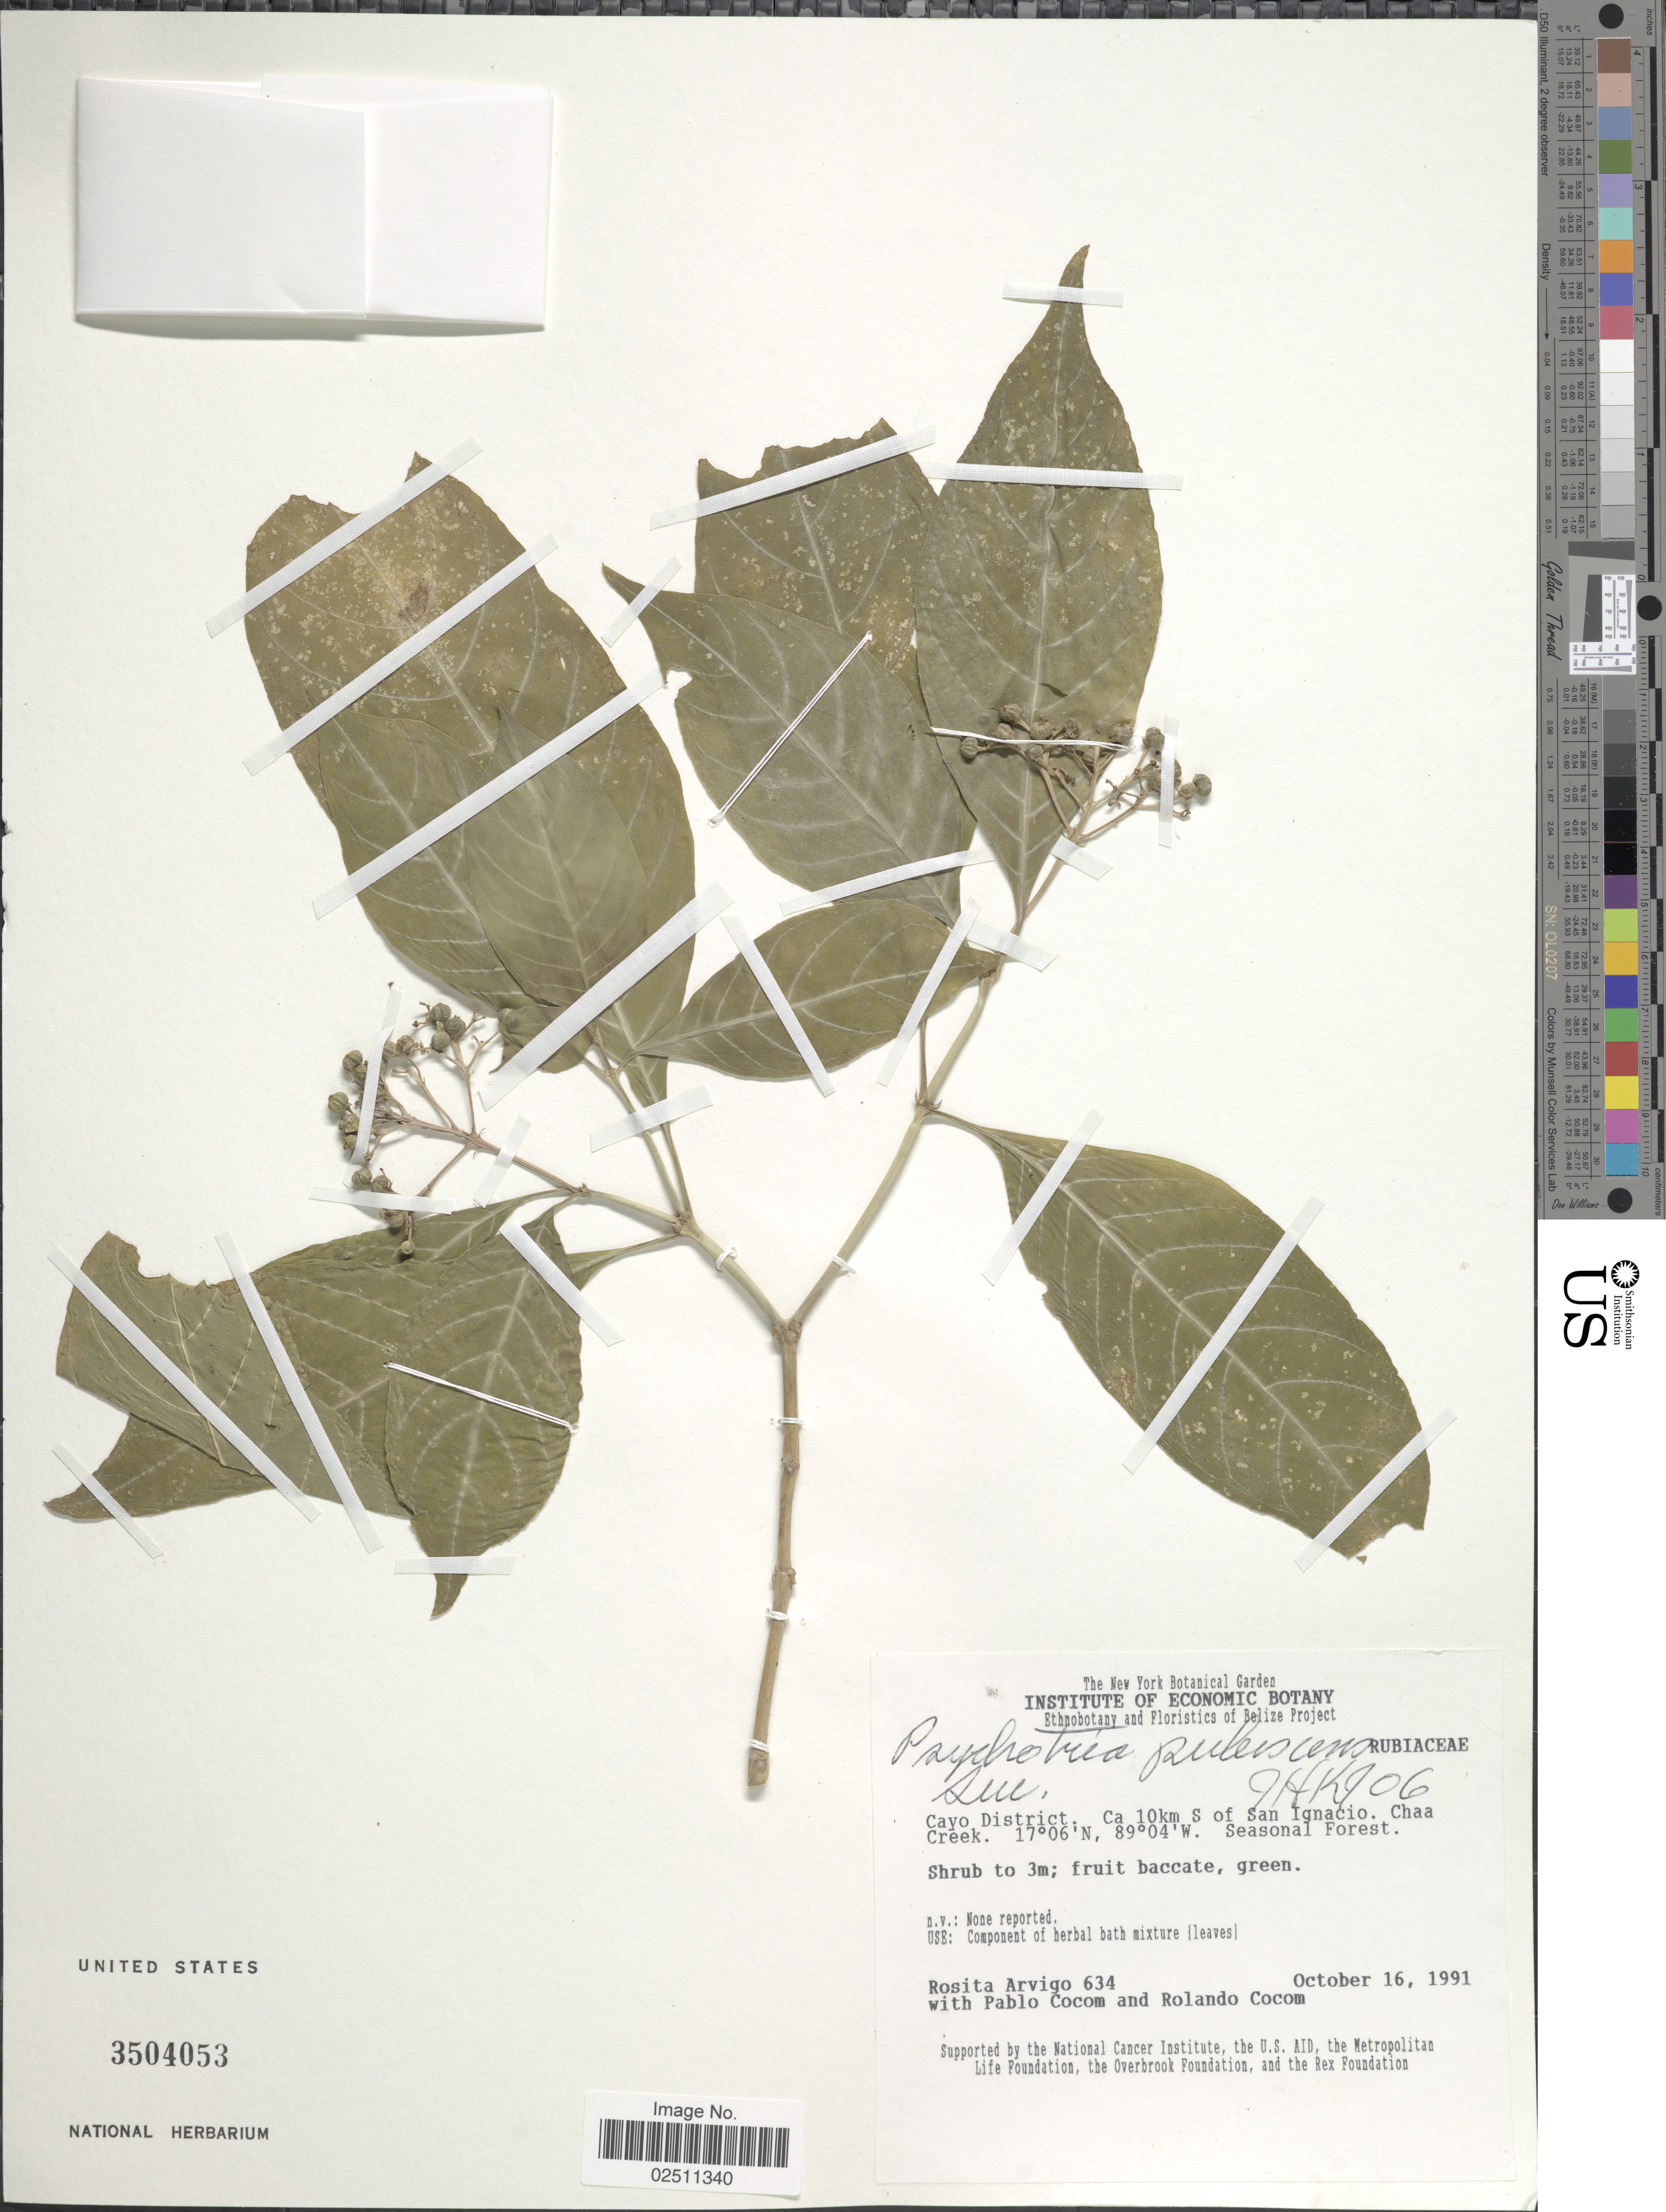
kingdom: Plantae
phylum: Tracheophyta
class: Magnoliopsida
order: Gentianales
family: Rubiaceae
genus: Psychotria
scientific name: Psychotria pubescens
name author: Sw.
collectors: R. Arvigo, P. Cocom & R. Cocom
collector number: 634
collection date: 1991-10-16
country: Belize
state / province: Cayo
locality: Ca 10 km S of San Ignacio, Chaa Creek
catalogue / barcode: US 3504053